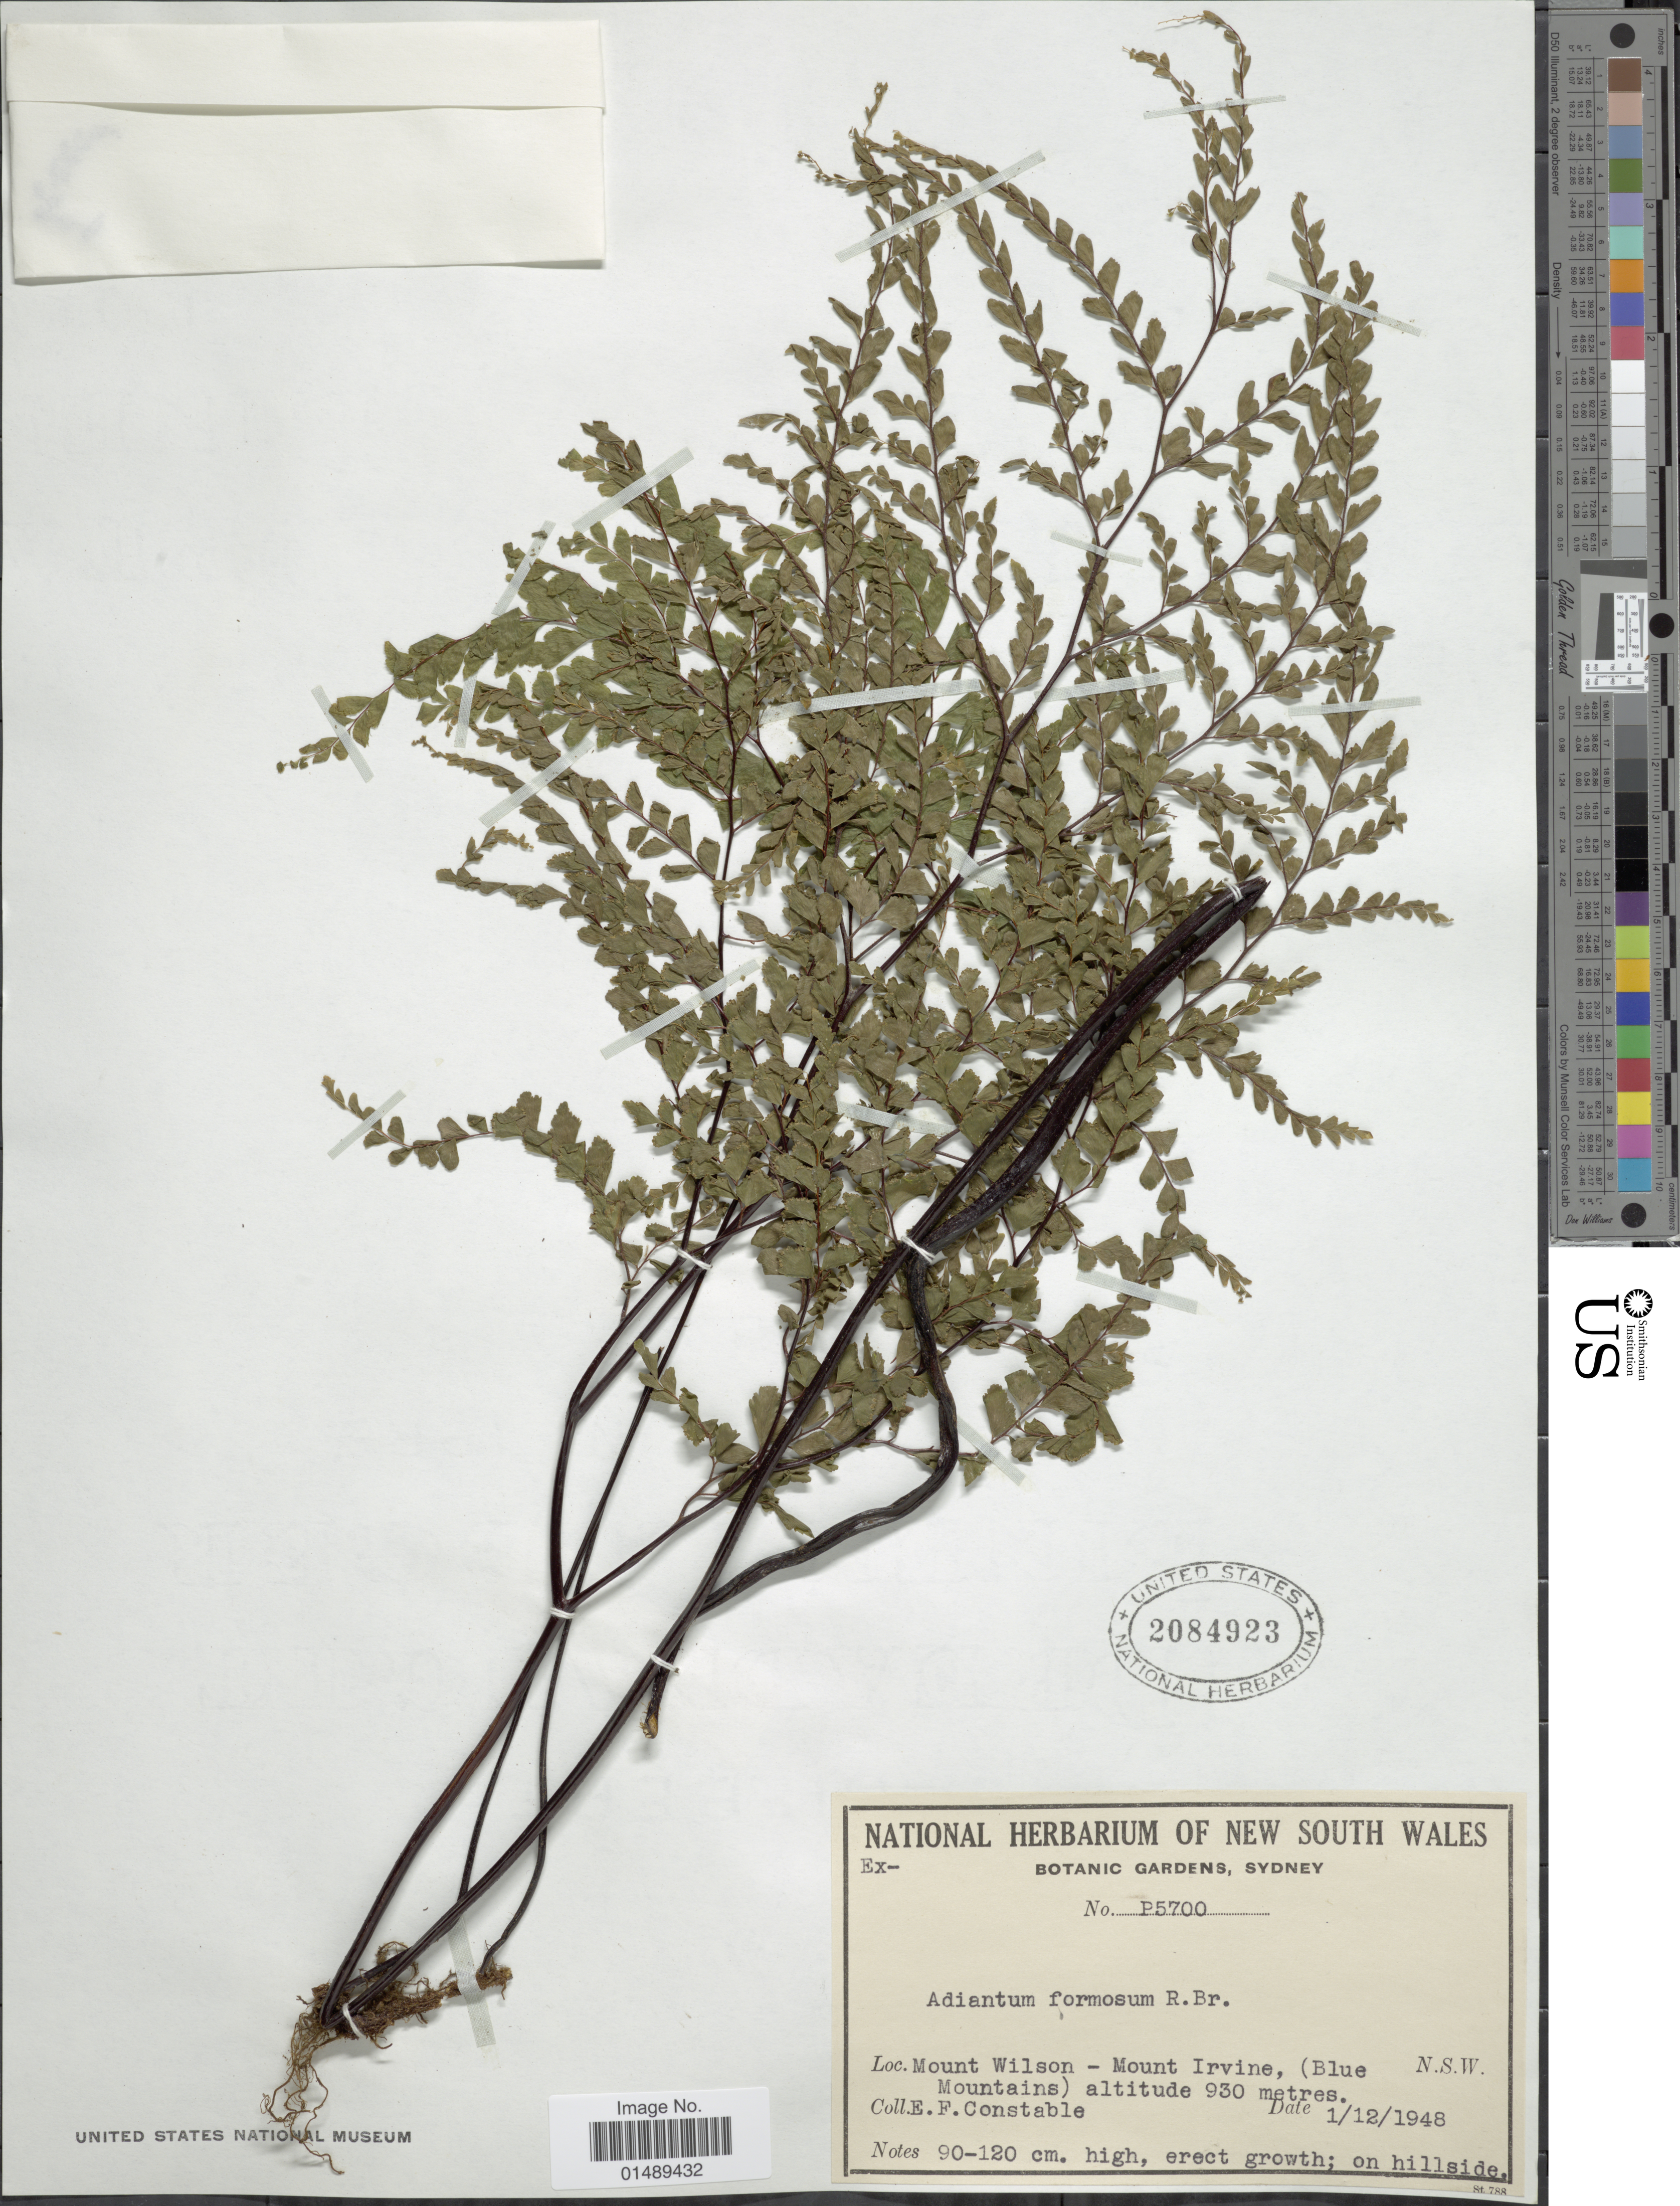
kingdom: Plantae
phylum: Tracheophyta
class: Polypodiopsida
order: Polypodiales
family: Pteridaceae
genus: Adiantum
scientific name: Adiantum formosum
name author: R. Br.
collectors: E. F. Constable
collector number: P5700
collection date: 1948-12-01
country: Australia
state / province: New South Wales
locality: Mount Wilson - Mount Irvine, (Blue Mountains)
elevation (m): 930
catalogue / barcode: US 2084923